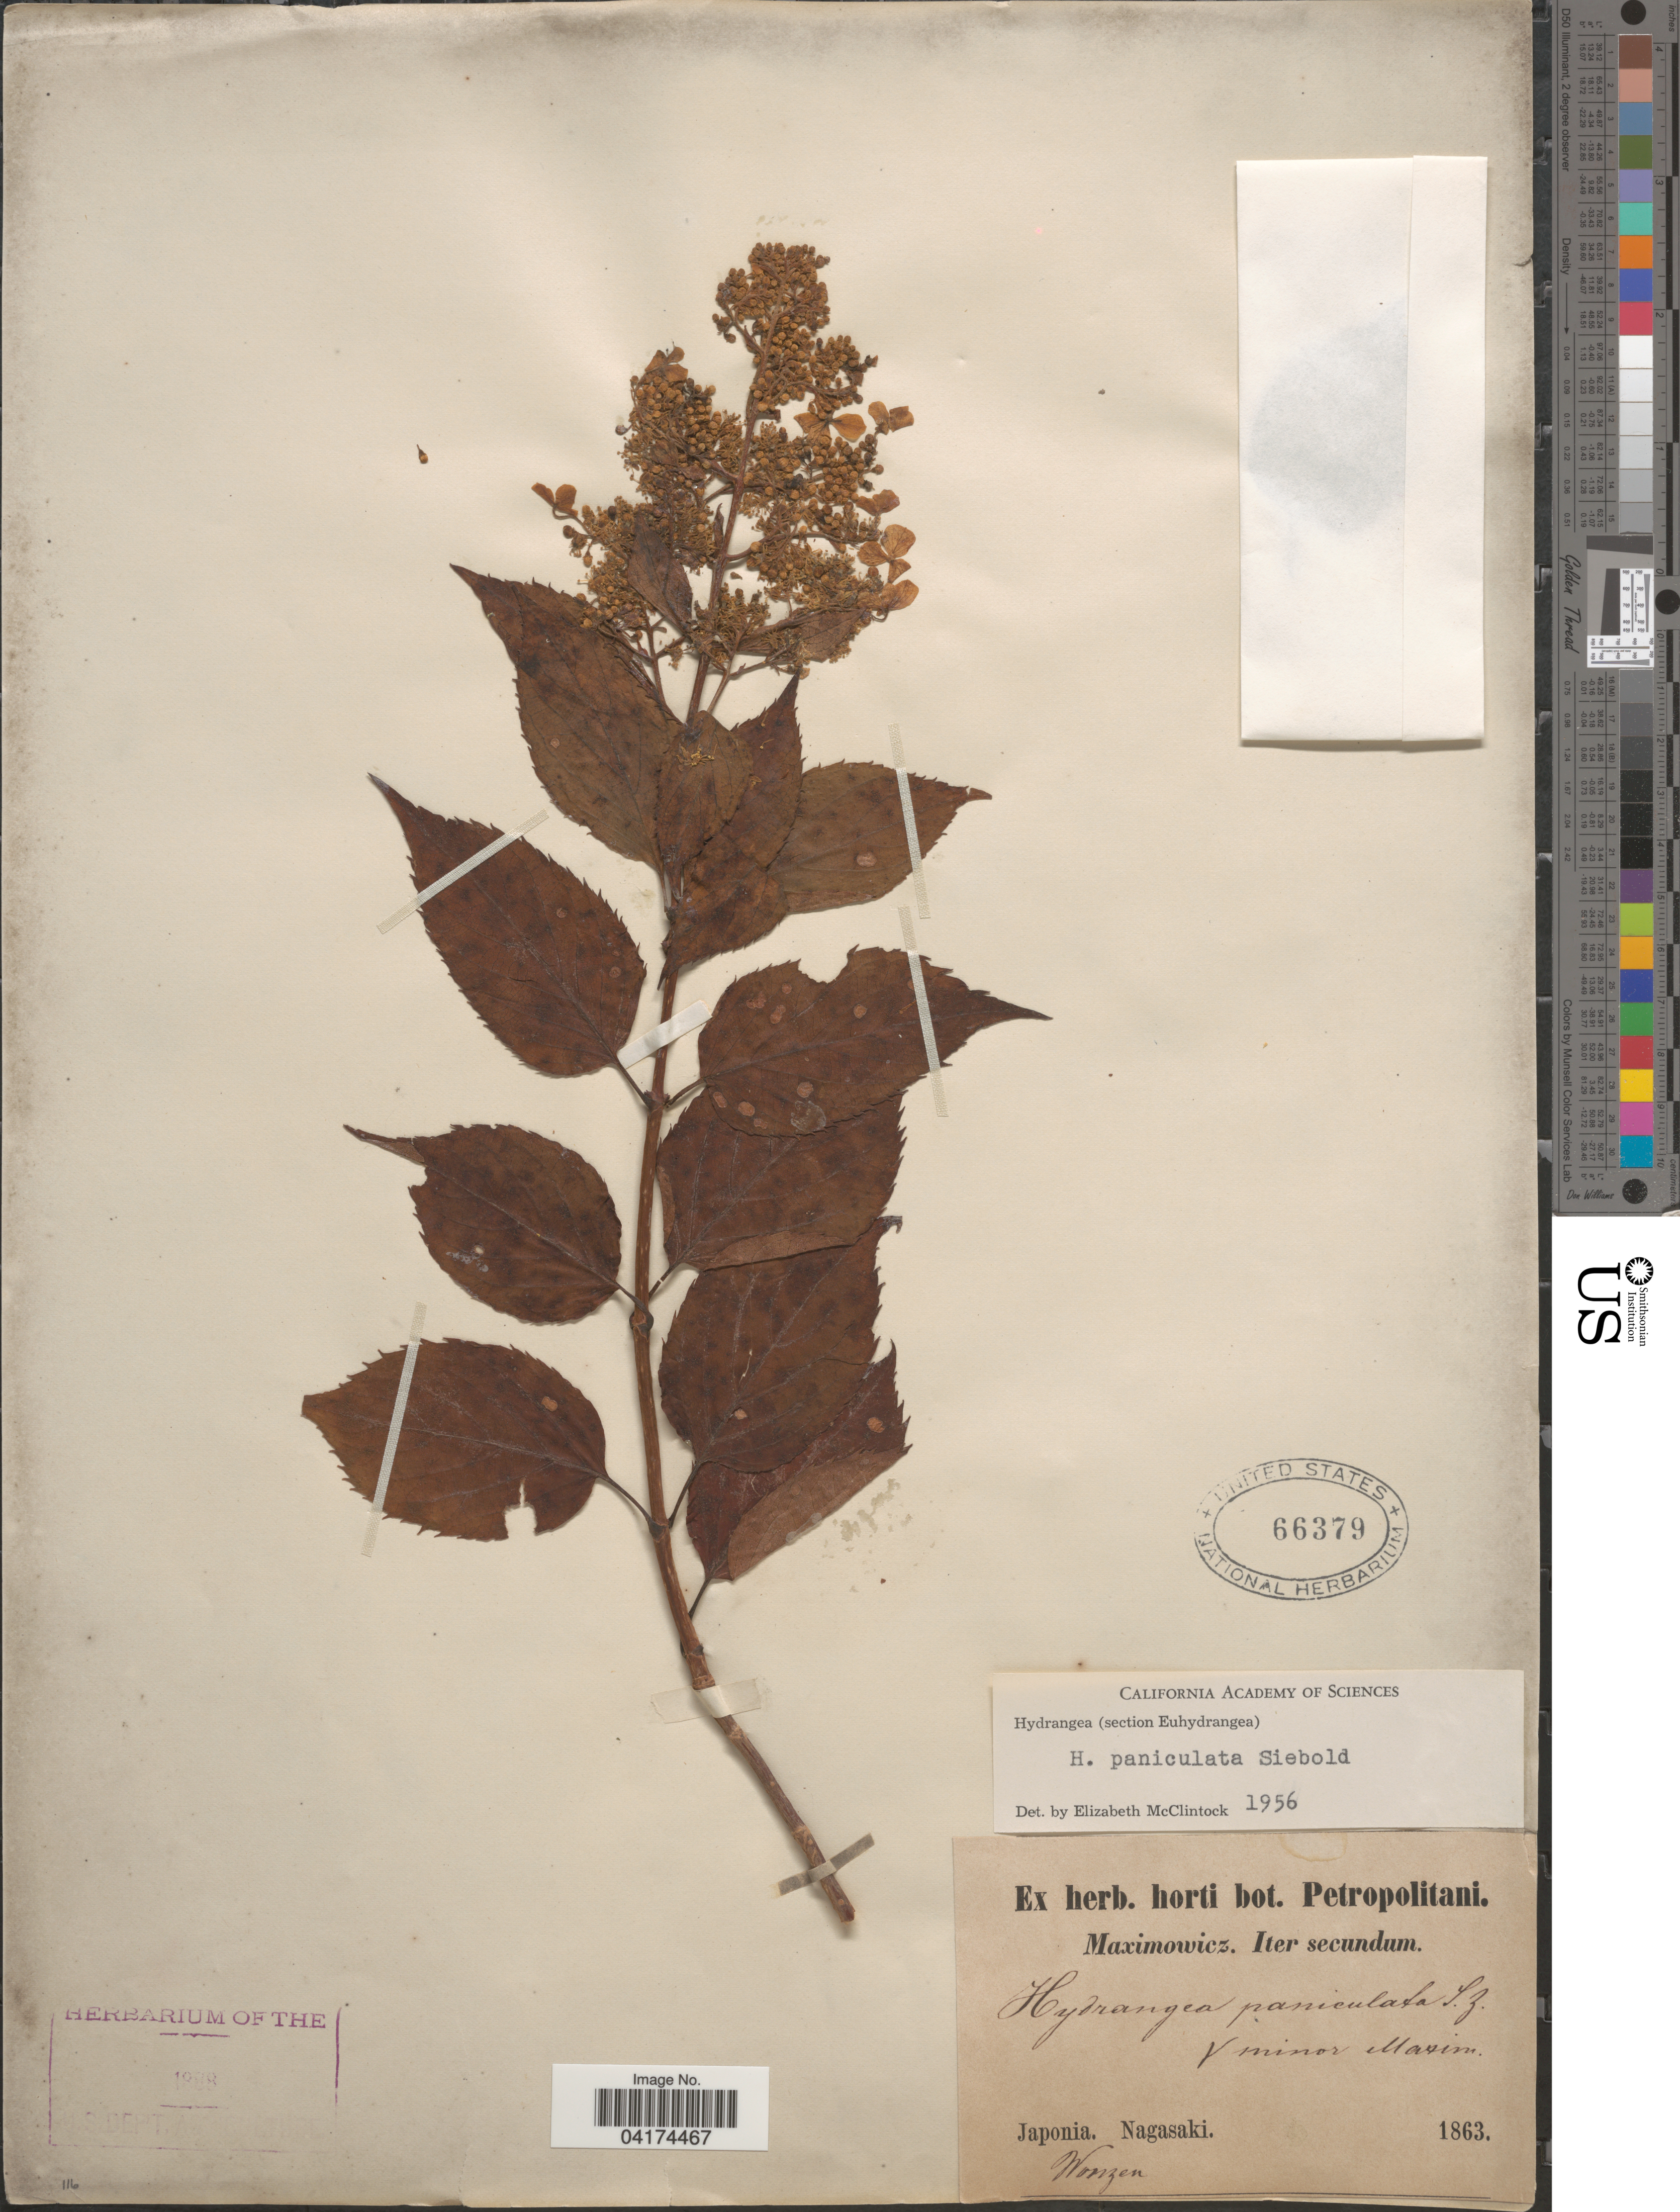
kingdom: Plantae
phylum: Tracheophyta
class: Magnoliopsida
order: Cornales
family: Hydrangeaceae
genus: Hydrangea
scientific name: Hydrangea paniculata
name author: Siebold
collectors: Maximowicz, --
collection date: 1863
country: Japan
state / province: Nagasaki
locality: Japonia. Wonzen.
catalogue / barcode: US 66379